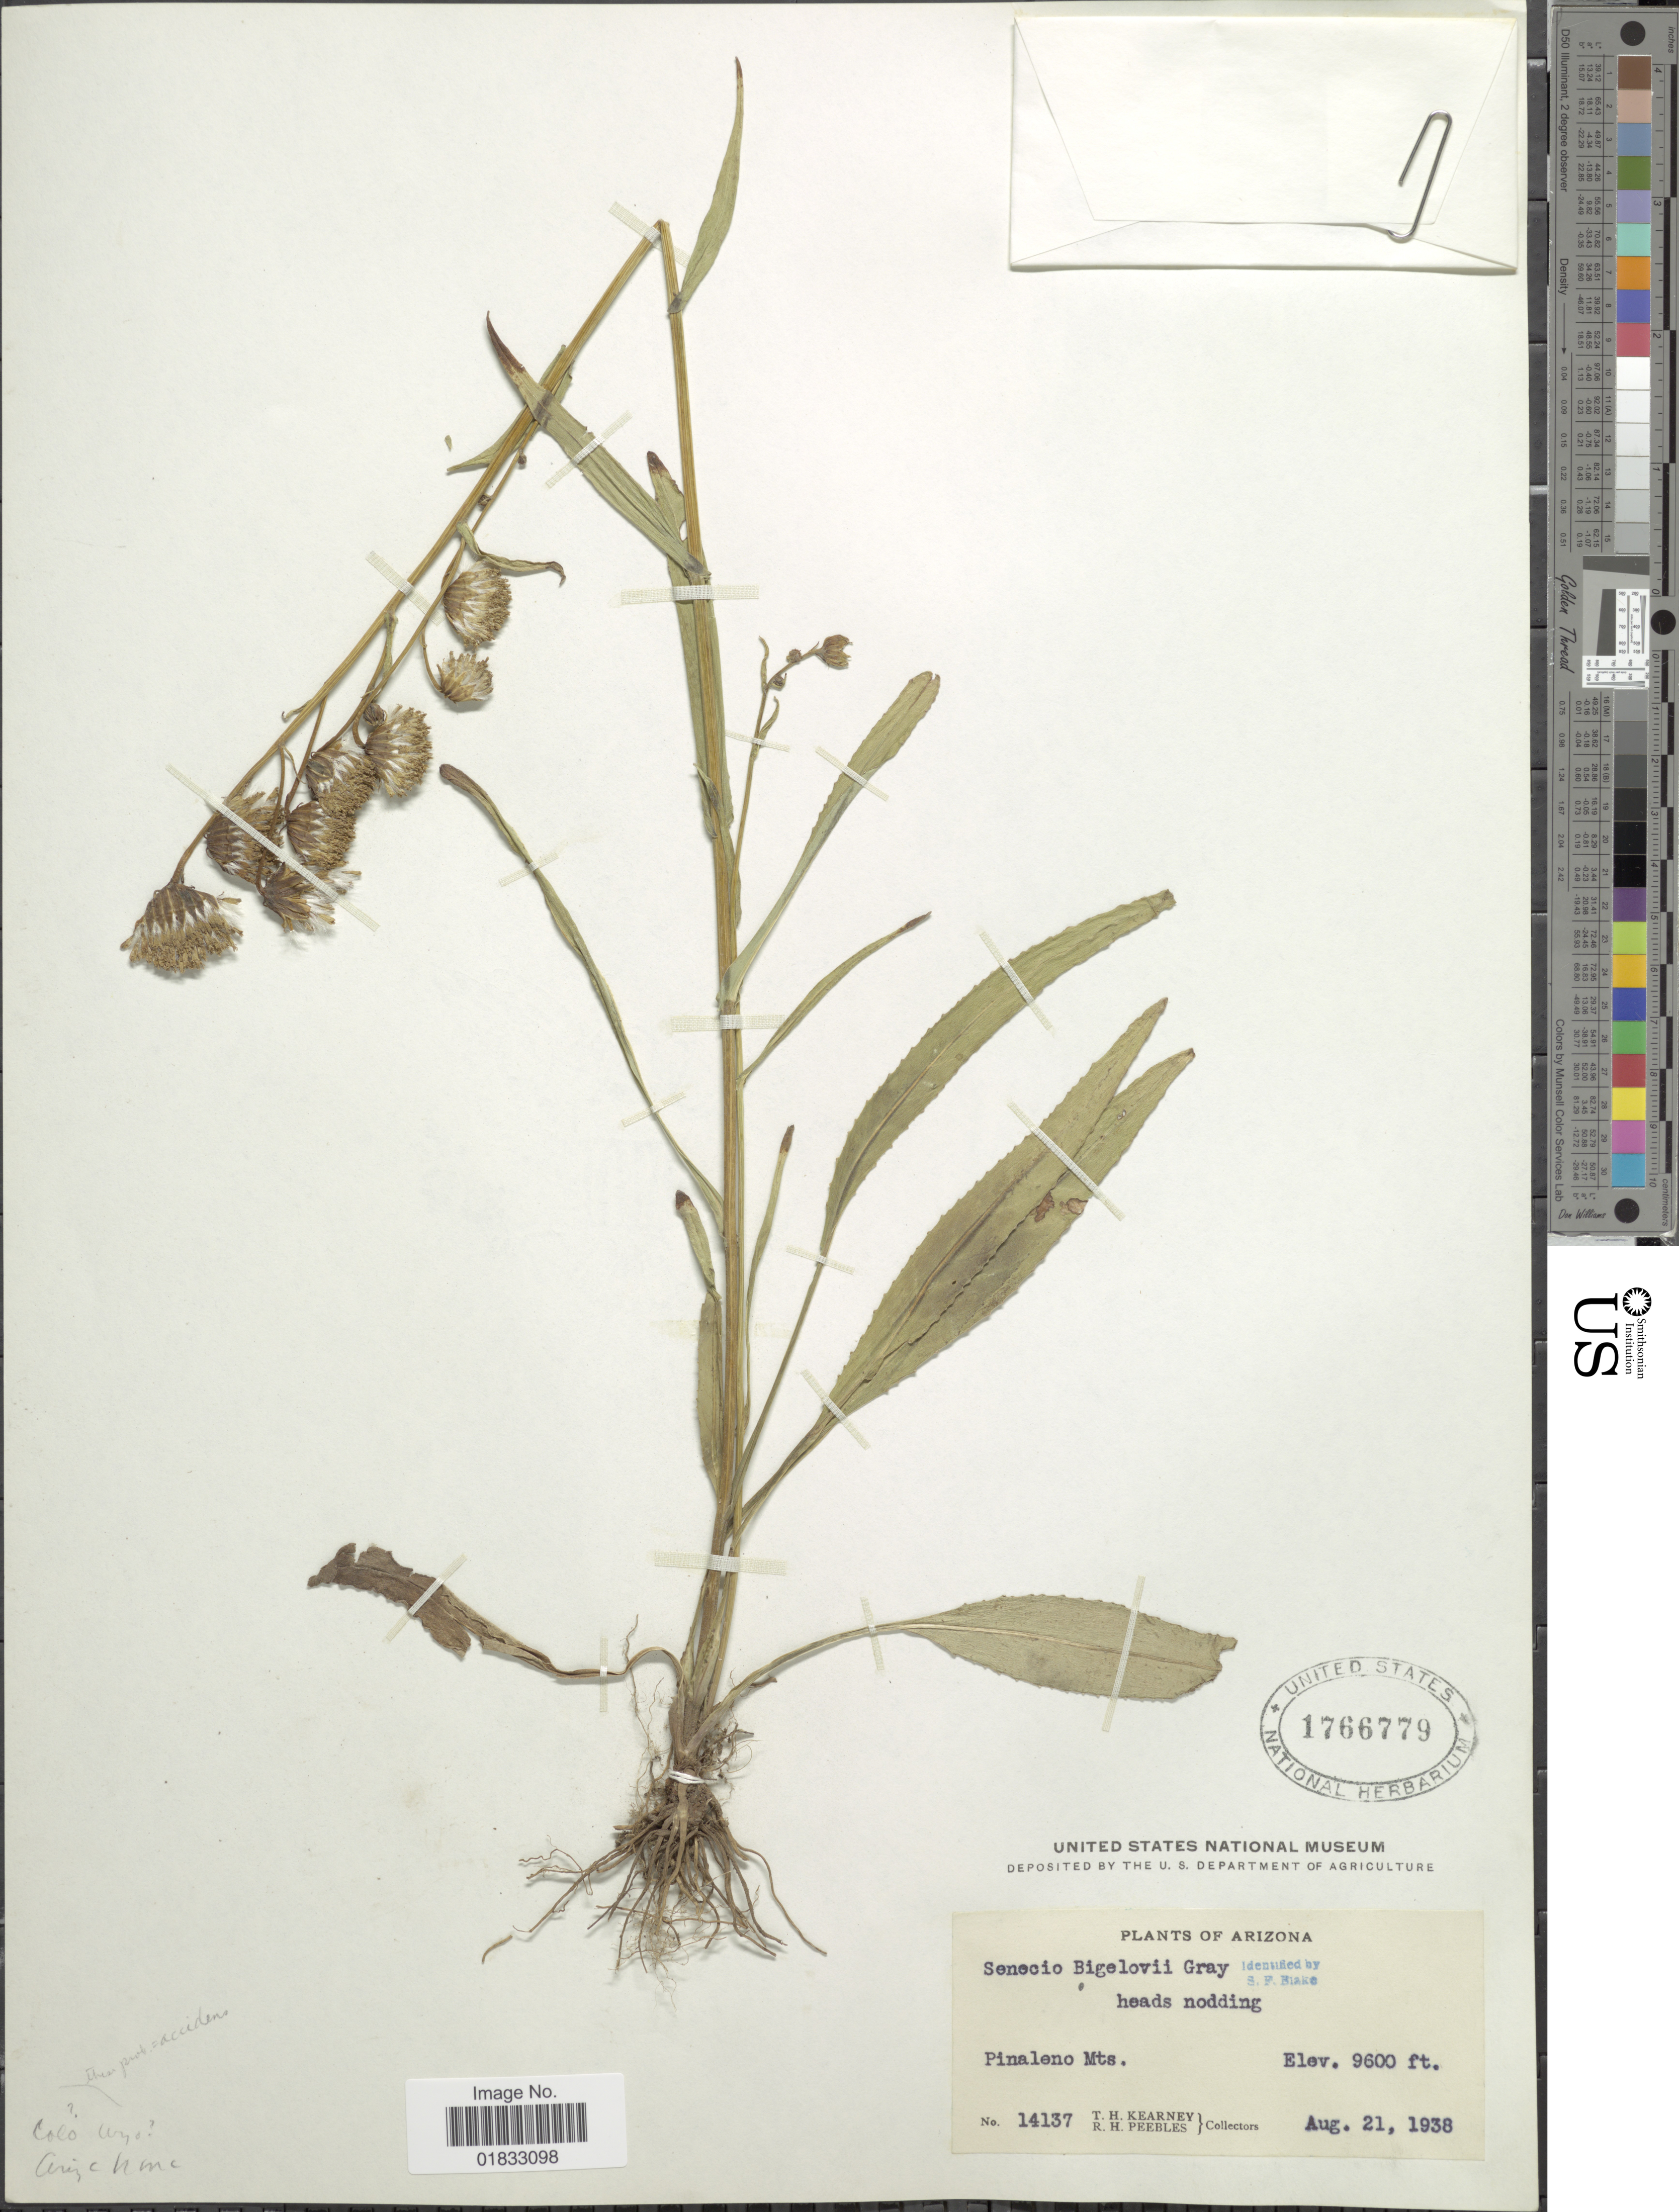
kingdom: Plantae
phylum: Tracheophyta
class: Magnoliopsida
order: Asterales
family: Asteraceae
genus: Senecio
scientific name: Senecio bigelovii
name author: A. Gray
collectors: T. H. Kearney & R. H. Peebles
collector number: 14137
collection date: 1938-08-21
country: United States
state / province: Arizona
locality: Pinaleno Mts.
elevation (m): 2926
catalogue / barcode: US 1766779